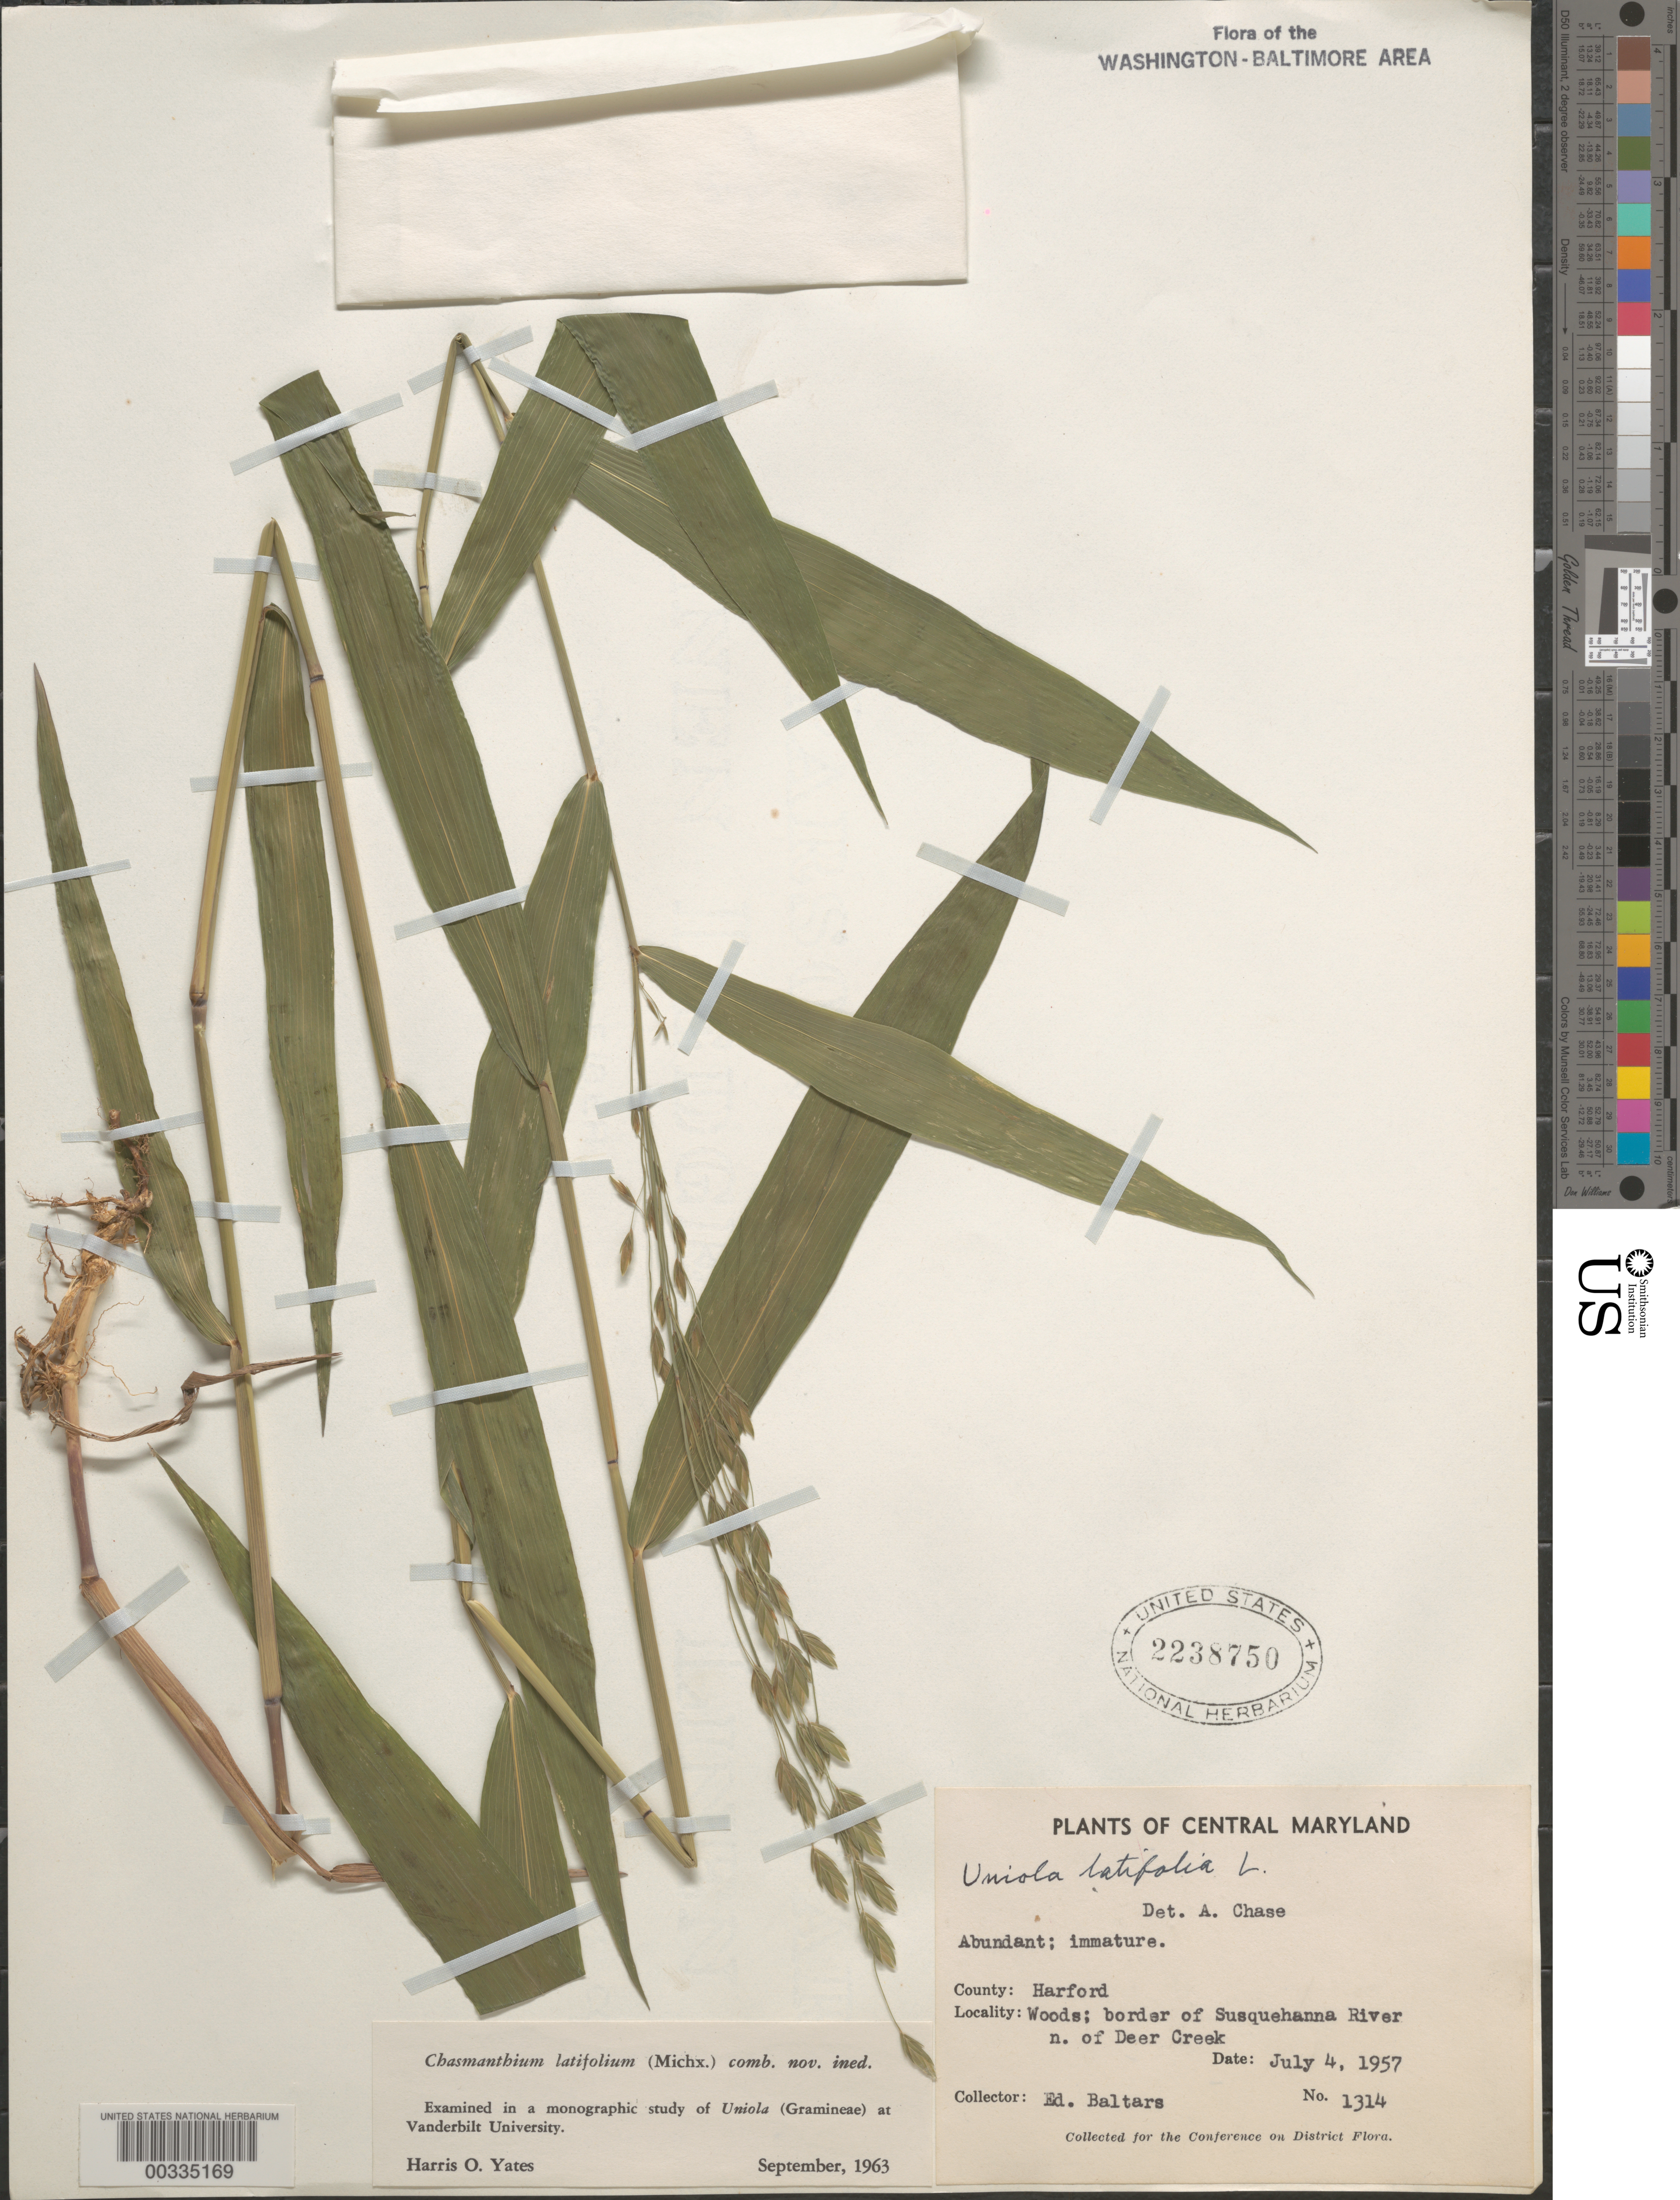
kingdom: Plantae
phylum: Tracheophyta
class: Liliopsida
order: Poales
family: Poaceae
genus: Chasmanthium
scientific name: Chasmanthium latifolium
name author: (Michx.) H.O. Yates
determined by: Yates, H. O.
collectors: E. Baltars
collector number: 1314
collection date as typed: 04 Jul 1957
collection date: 1957-07-04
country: United States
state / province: Maryland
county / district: Harford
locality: Border of Susquehanna River N. of Deer Creek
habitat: Woods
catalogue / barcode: US 2238750